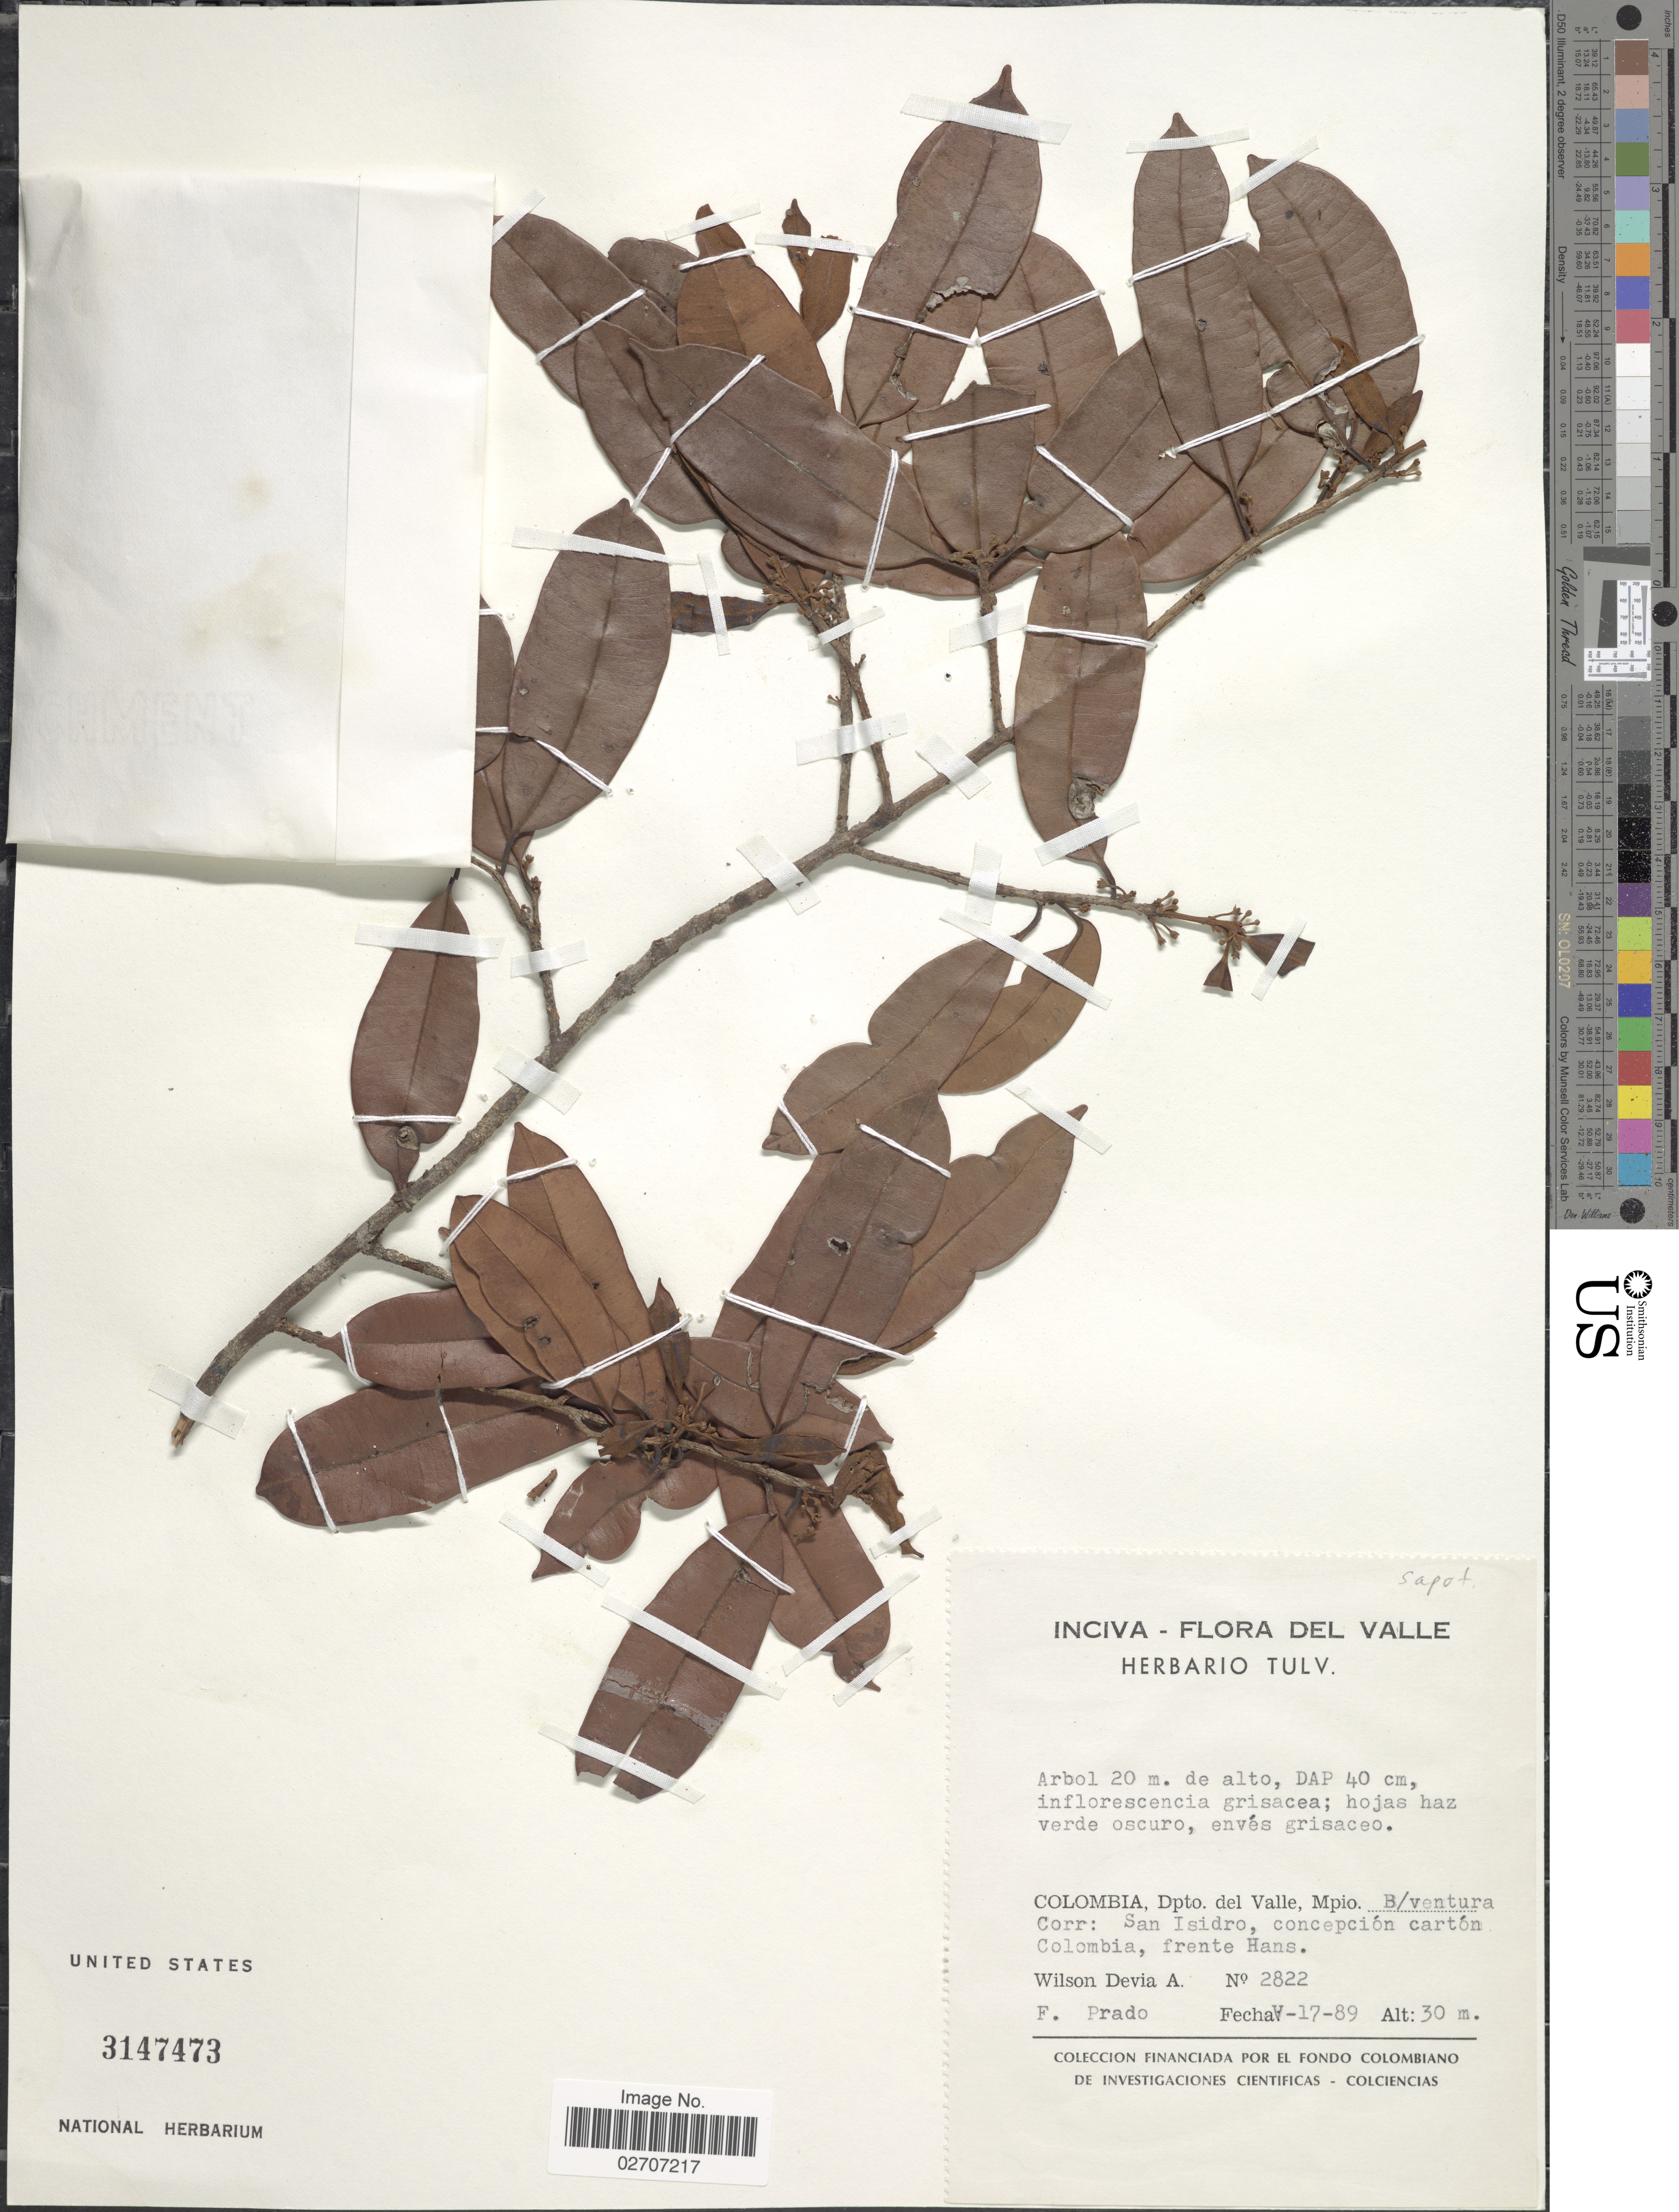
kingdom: Plantae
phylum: Tracheophyta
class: Magnoliopsida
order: Ericales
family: Sapotaceae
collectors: W. Devia A. & F. Prado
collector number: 2822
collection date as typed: Transcribed d/m/y: 17/5/89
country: Colombia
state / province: Valle del Cauca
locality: Colombia , Dpto. del Valle, Mpio B/ventura Corr: San Isidoro, concepcion carton Colombia, Frente Hans.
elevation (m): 30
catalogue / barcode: US 3417473